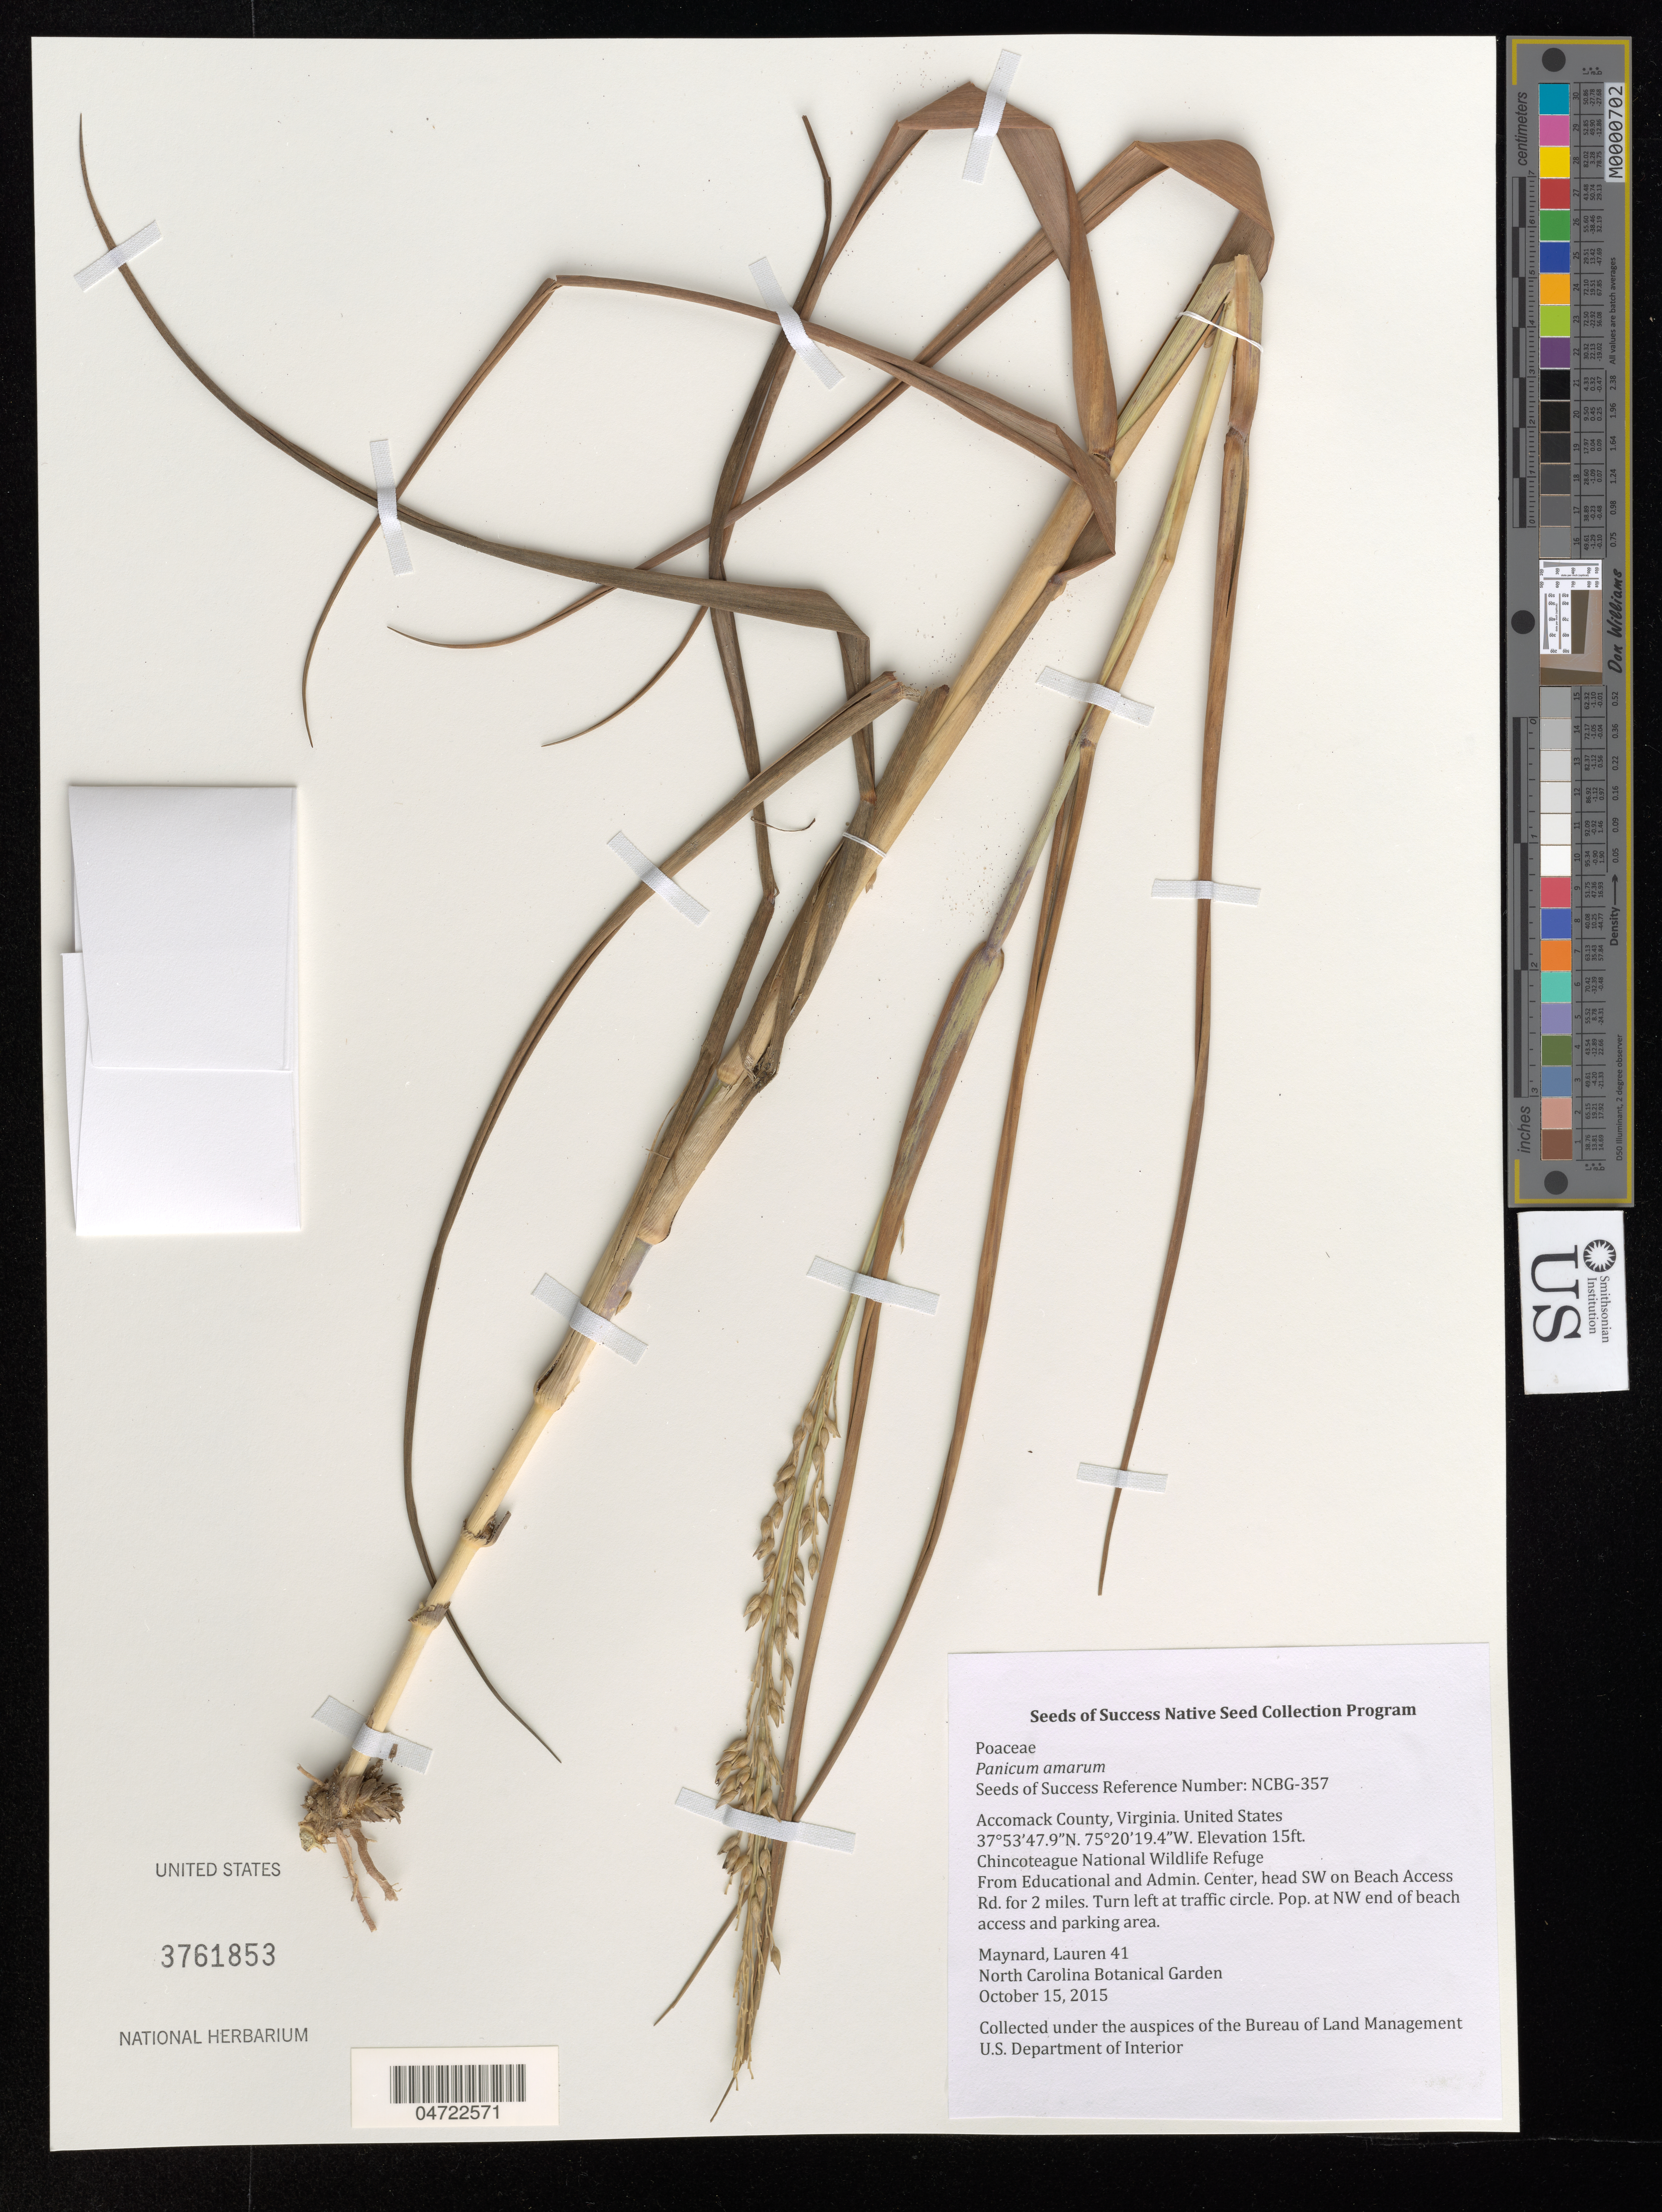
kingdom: Plantae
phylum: Tracheophyta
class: Liliopsida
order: Poales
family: Poaceae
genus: Panicum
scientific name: Panicum amarum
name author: Elliott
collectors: L. Maynard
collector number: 41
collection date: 2015-10-15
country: United States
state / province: Virginia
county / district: Accomack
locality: Chincoteague National Wildlife Refuge. From Educational and Admin. Center, head SW on Beach Access Rd. for 2 miles. Turn left at traffic circle. Pop. at NW end of beach access and parking area.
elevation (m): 5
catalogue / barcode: US 3761853